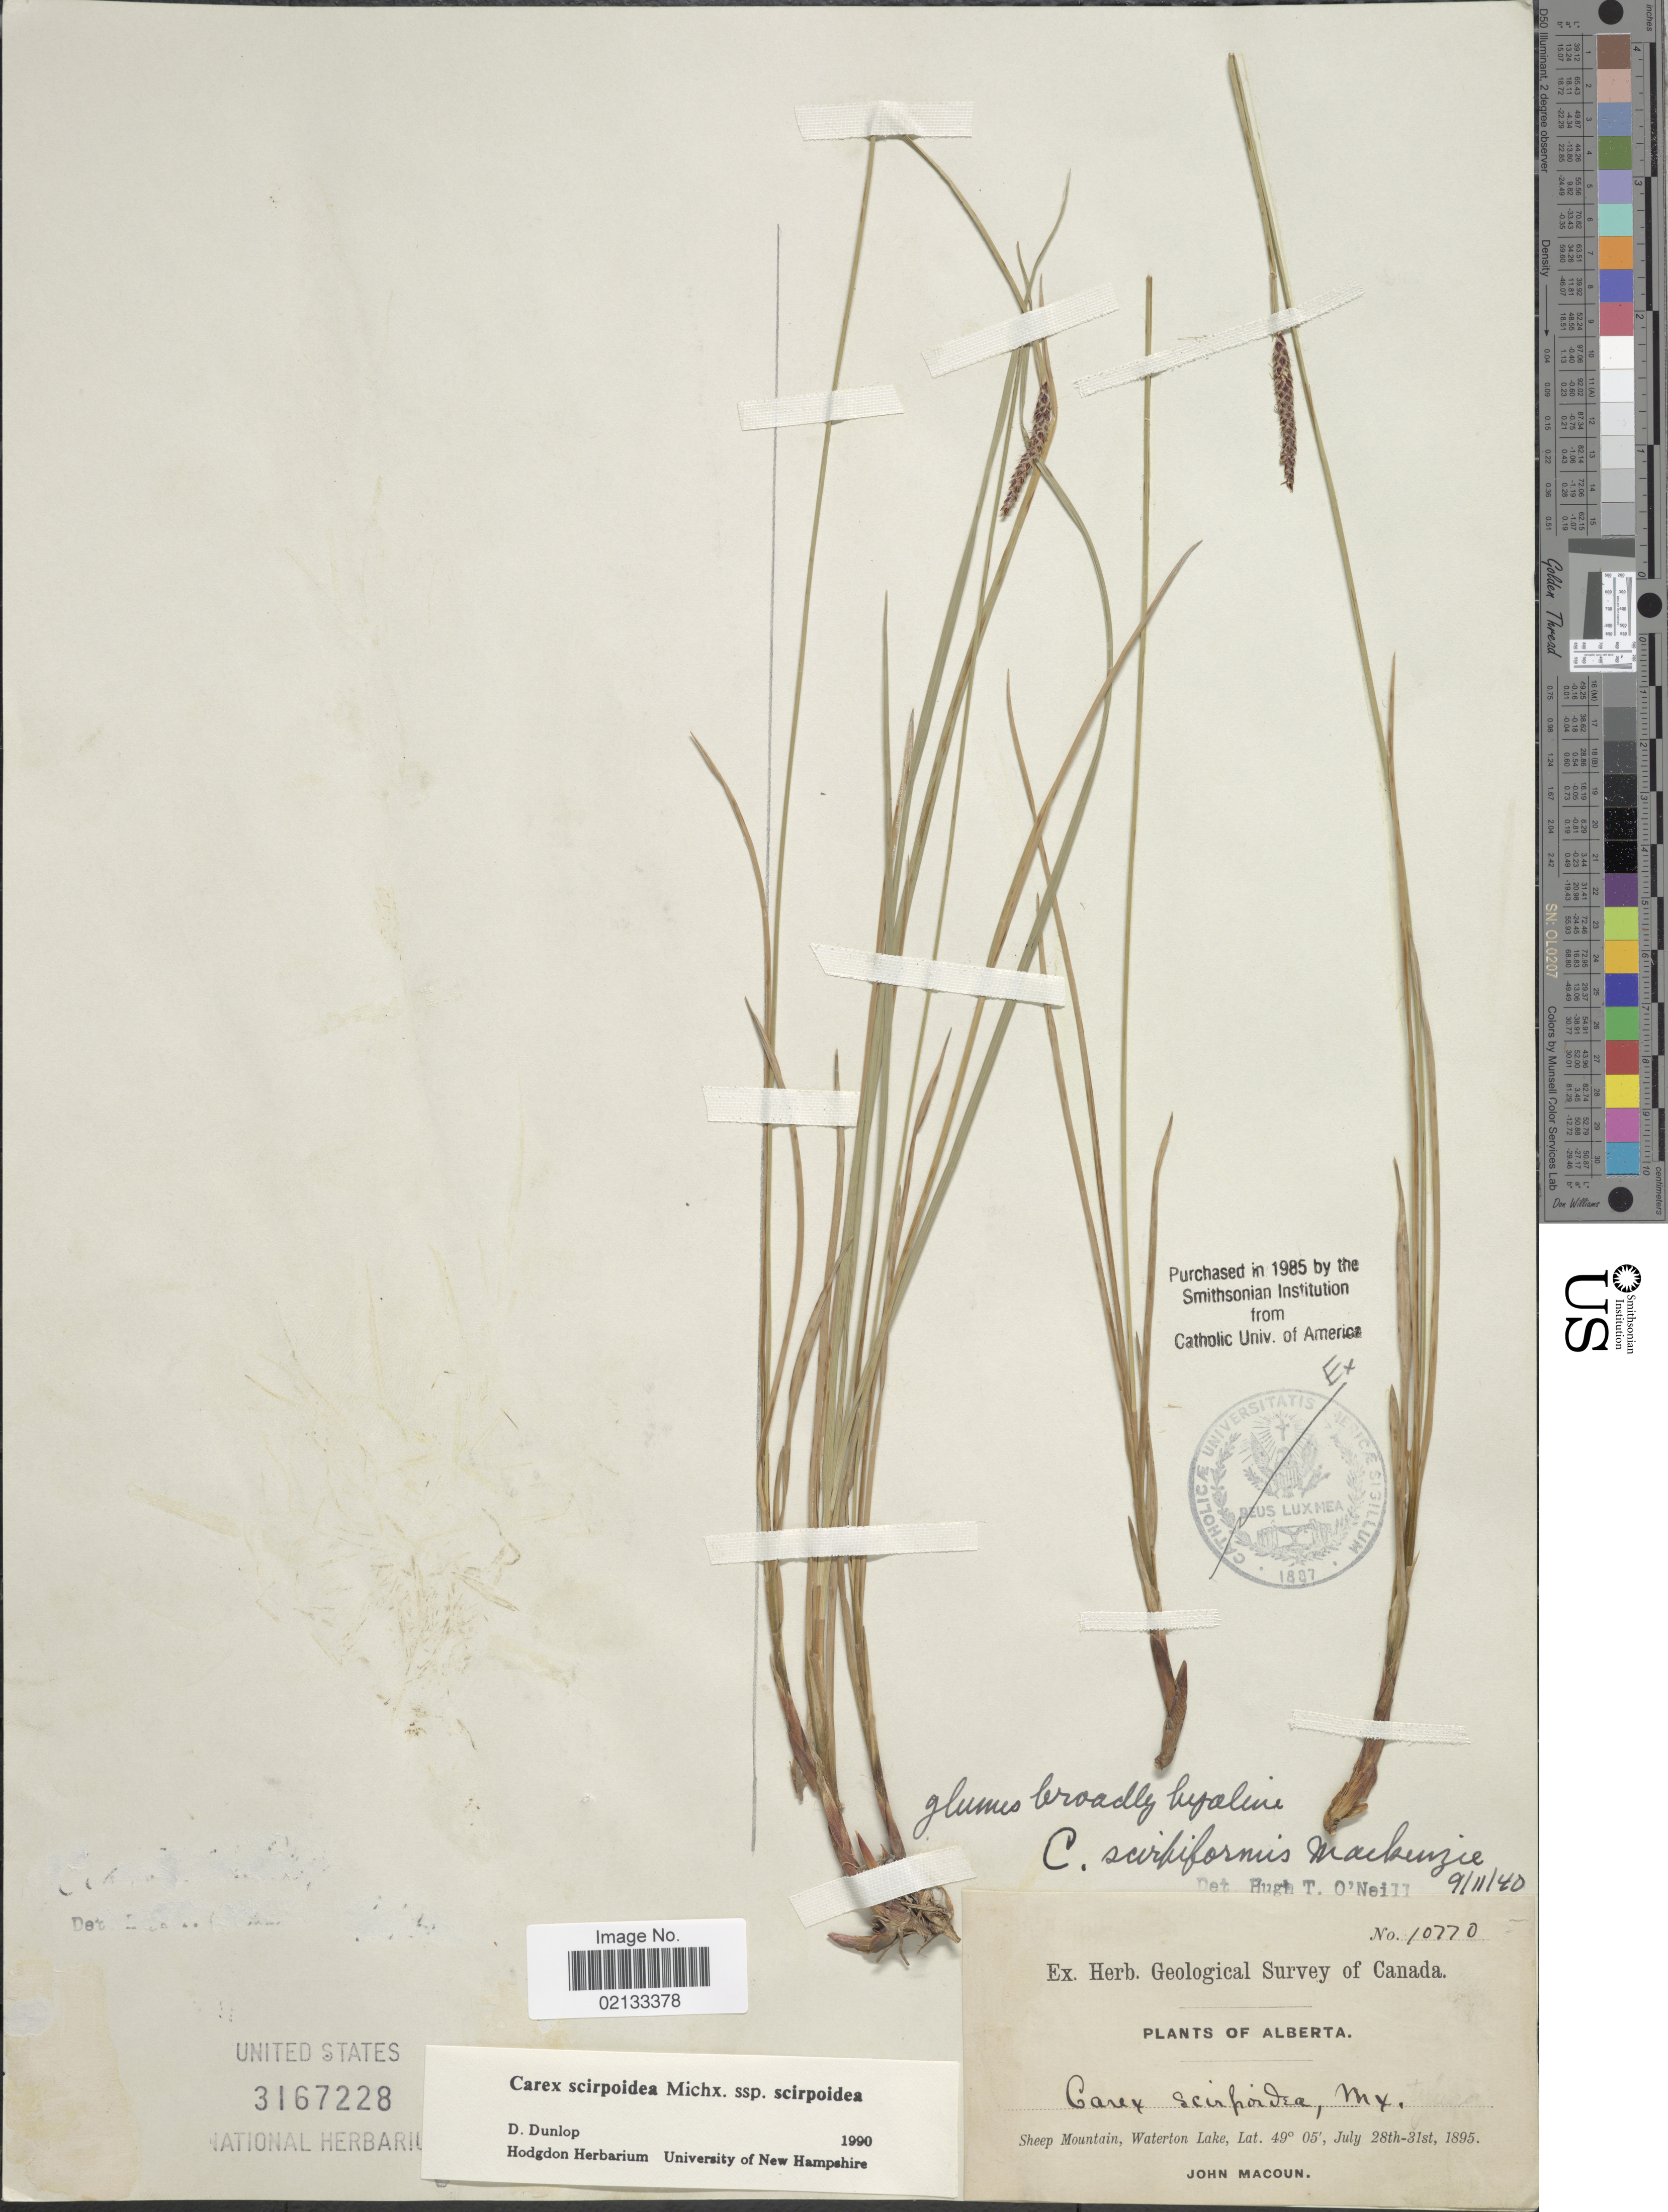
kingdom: Plantae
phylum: Tracheophyta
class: Liliopsida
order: Poales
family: Cyperaceae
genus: Carex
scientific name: Carex scirpoidea subsp. scirpoidea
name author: Michx.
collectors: J. Macoun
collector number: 10770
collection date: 1895-07-28/1895-07-31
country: Canada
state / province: Alberta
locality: Sheep Mountain, Waterton Lake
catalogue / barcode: US 3167228